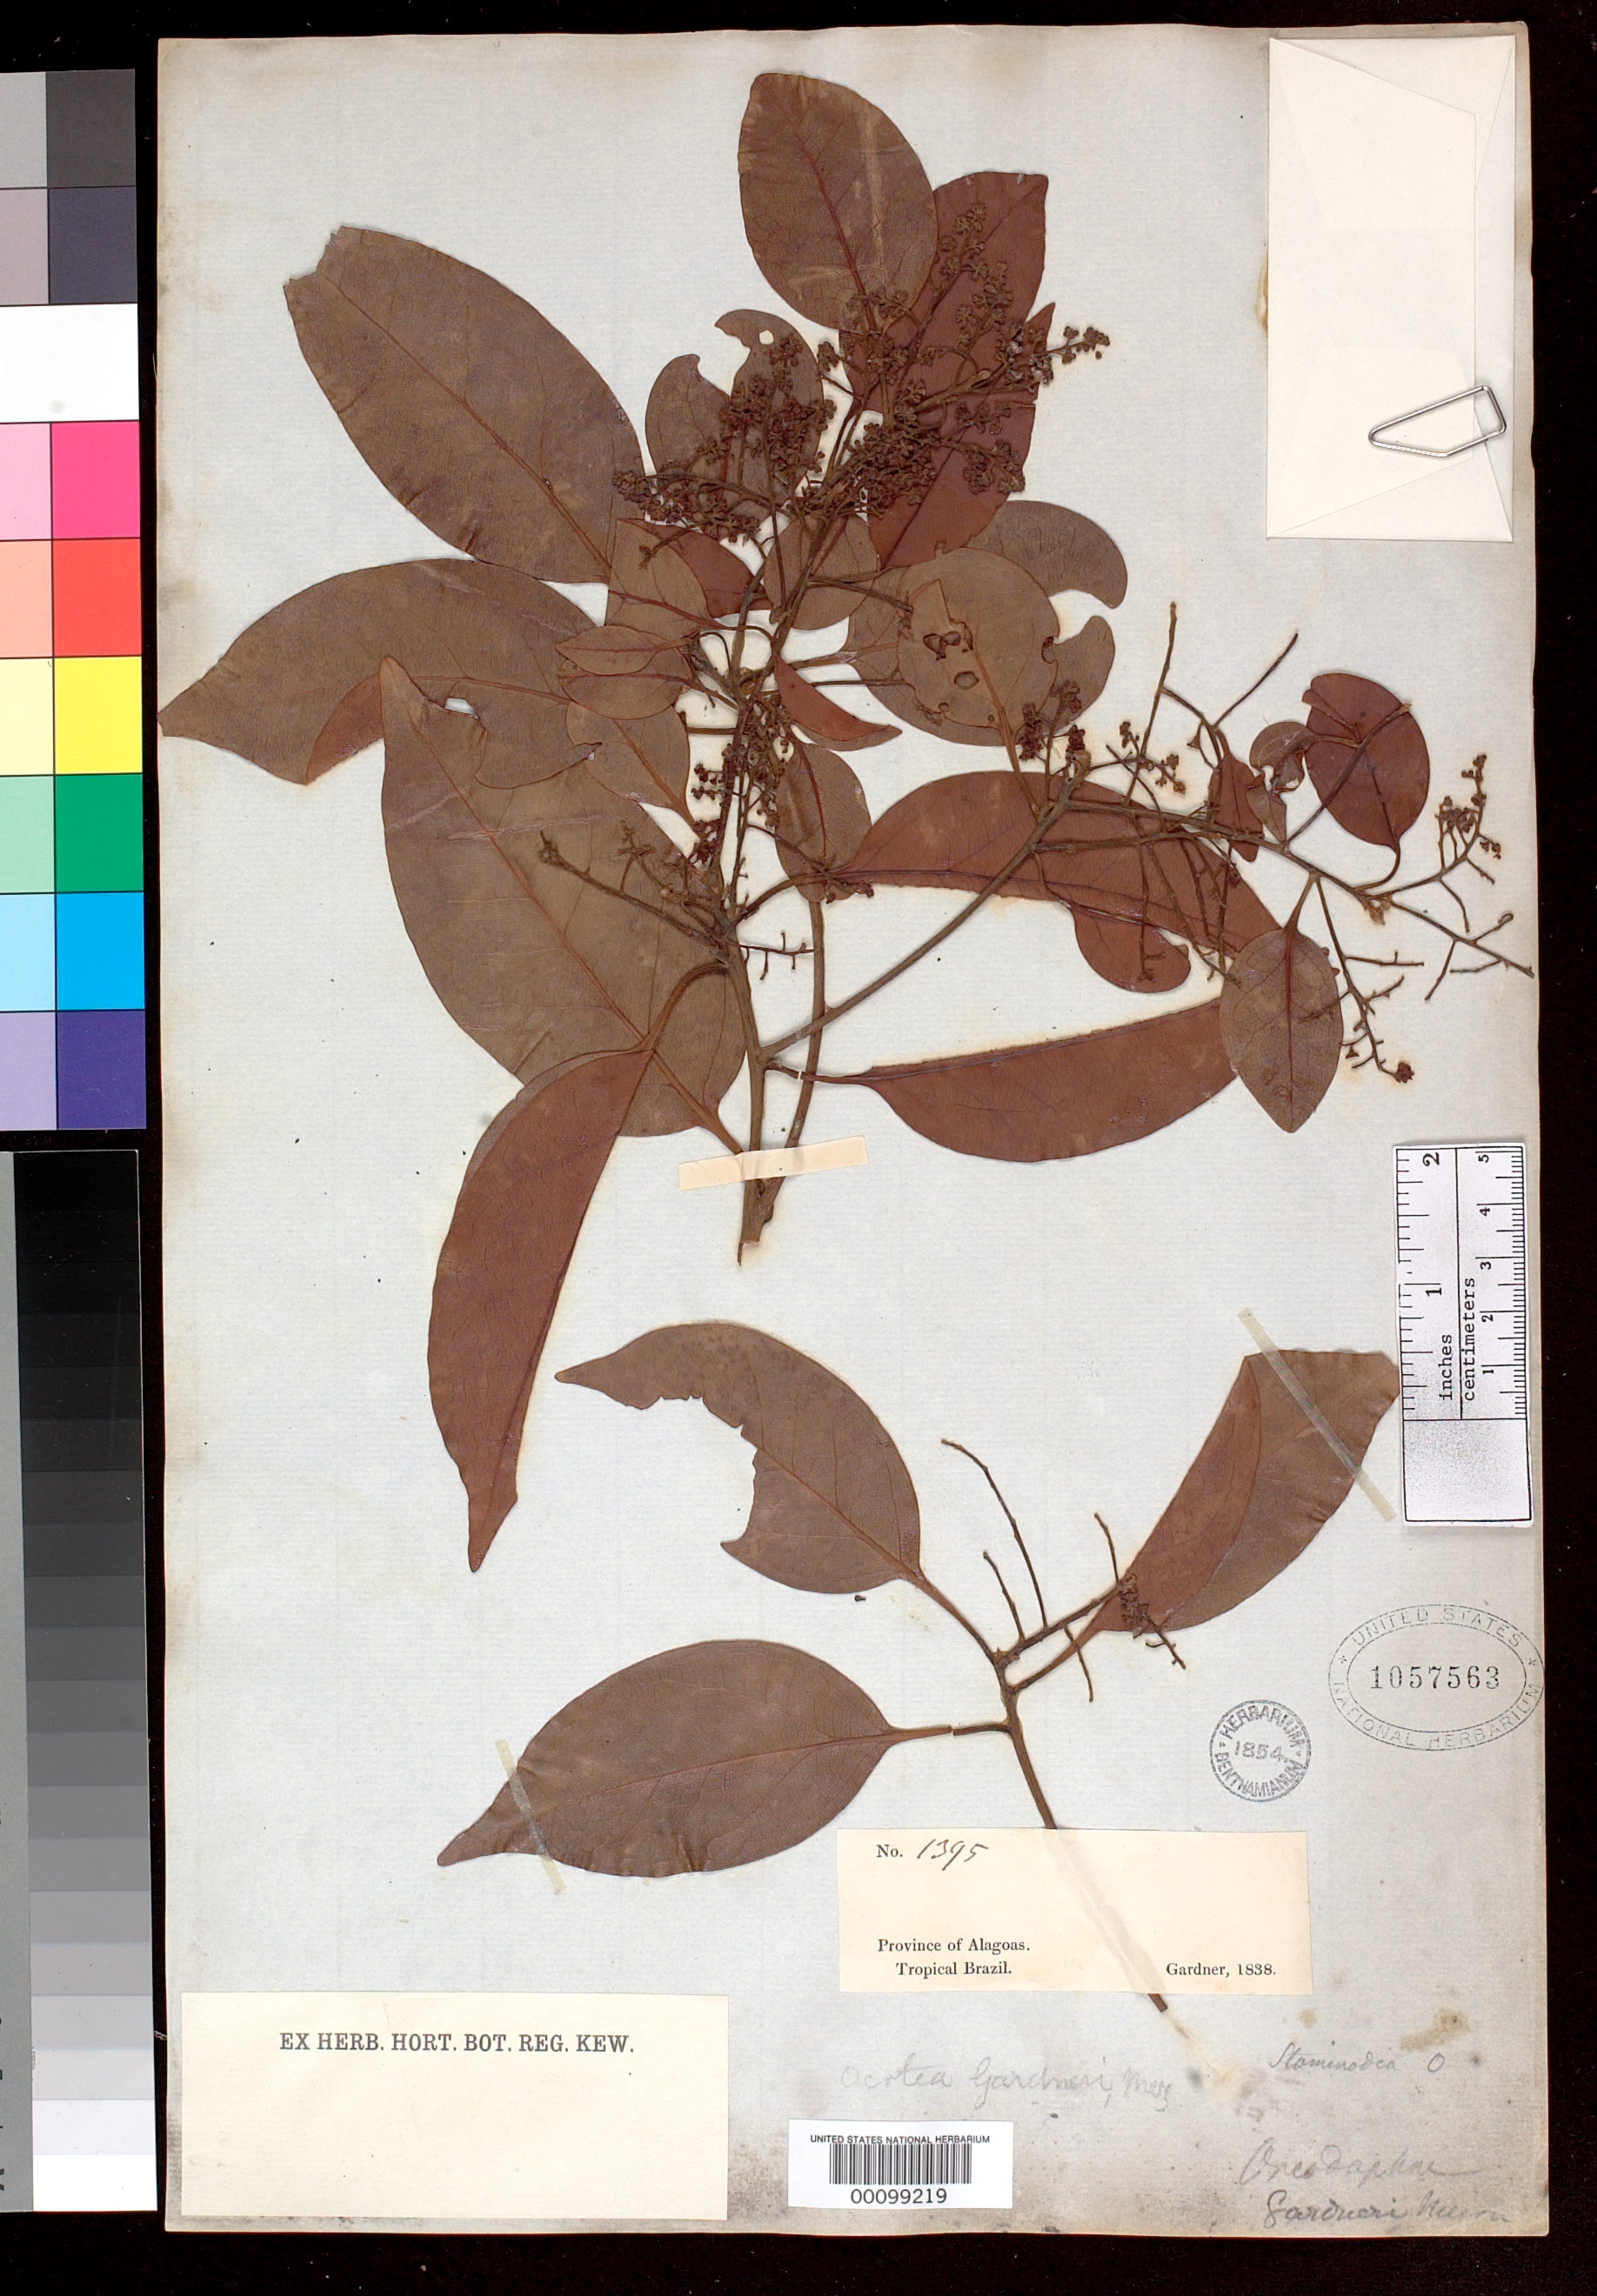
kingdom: Plantae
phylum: Tracheophyta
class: Magnoliopsida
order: Laurales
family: Lauraceae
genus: Mespilodaphne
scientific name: Mespilodaphne gardneri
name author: Meisn. in DC.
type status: Isosyntype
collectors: G. Gardner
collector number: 1395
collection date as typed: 1838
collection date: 1838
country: Brazil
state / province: Alagoas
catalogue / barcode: US 1057563